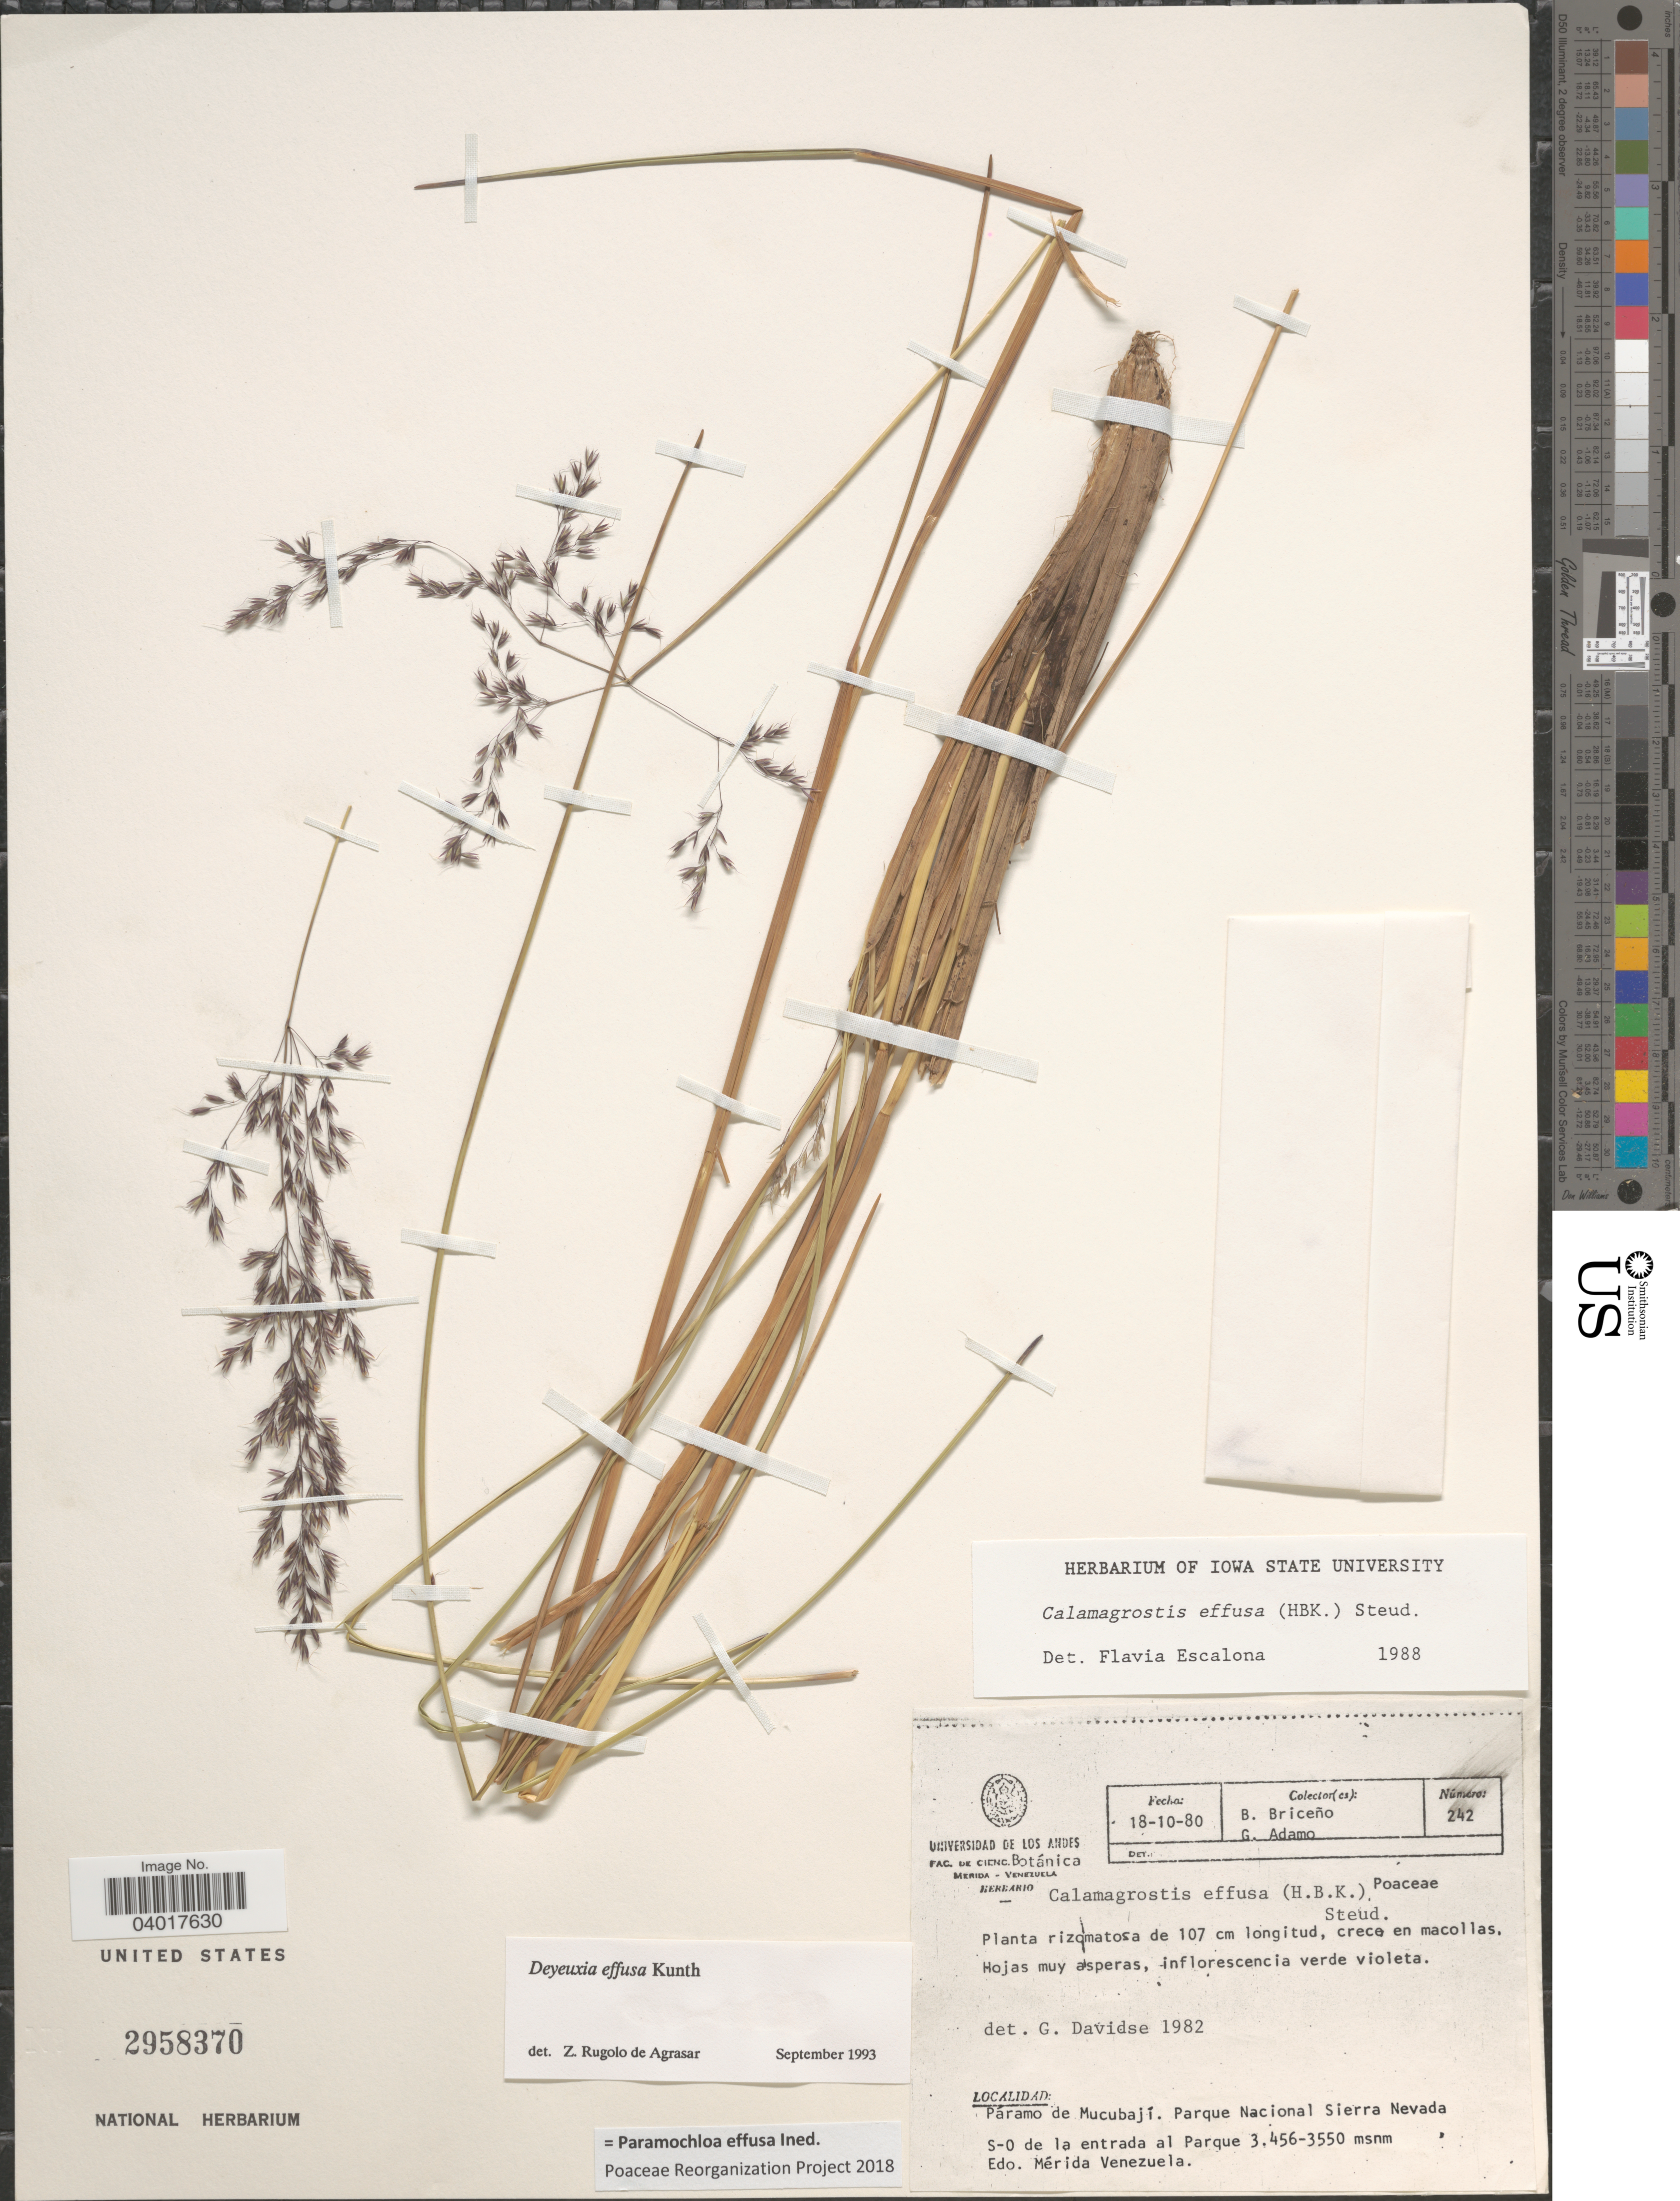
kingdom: Plantae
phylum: Tracheophyta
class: Liliopsida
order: Poales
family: Poaceae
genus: Paramochloa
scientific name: Paramochloa effusa ined.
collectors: B. Briceño & G. Adamo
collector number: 242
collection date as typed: Transcribed d/m/y: 18/10/80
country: Venezuela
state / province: Merida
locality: Páramo de Mucubají. Parque Nacional Sierra Nevada. S-O de la entrada al Parque.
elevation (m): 3456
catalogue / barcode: US 2958370